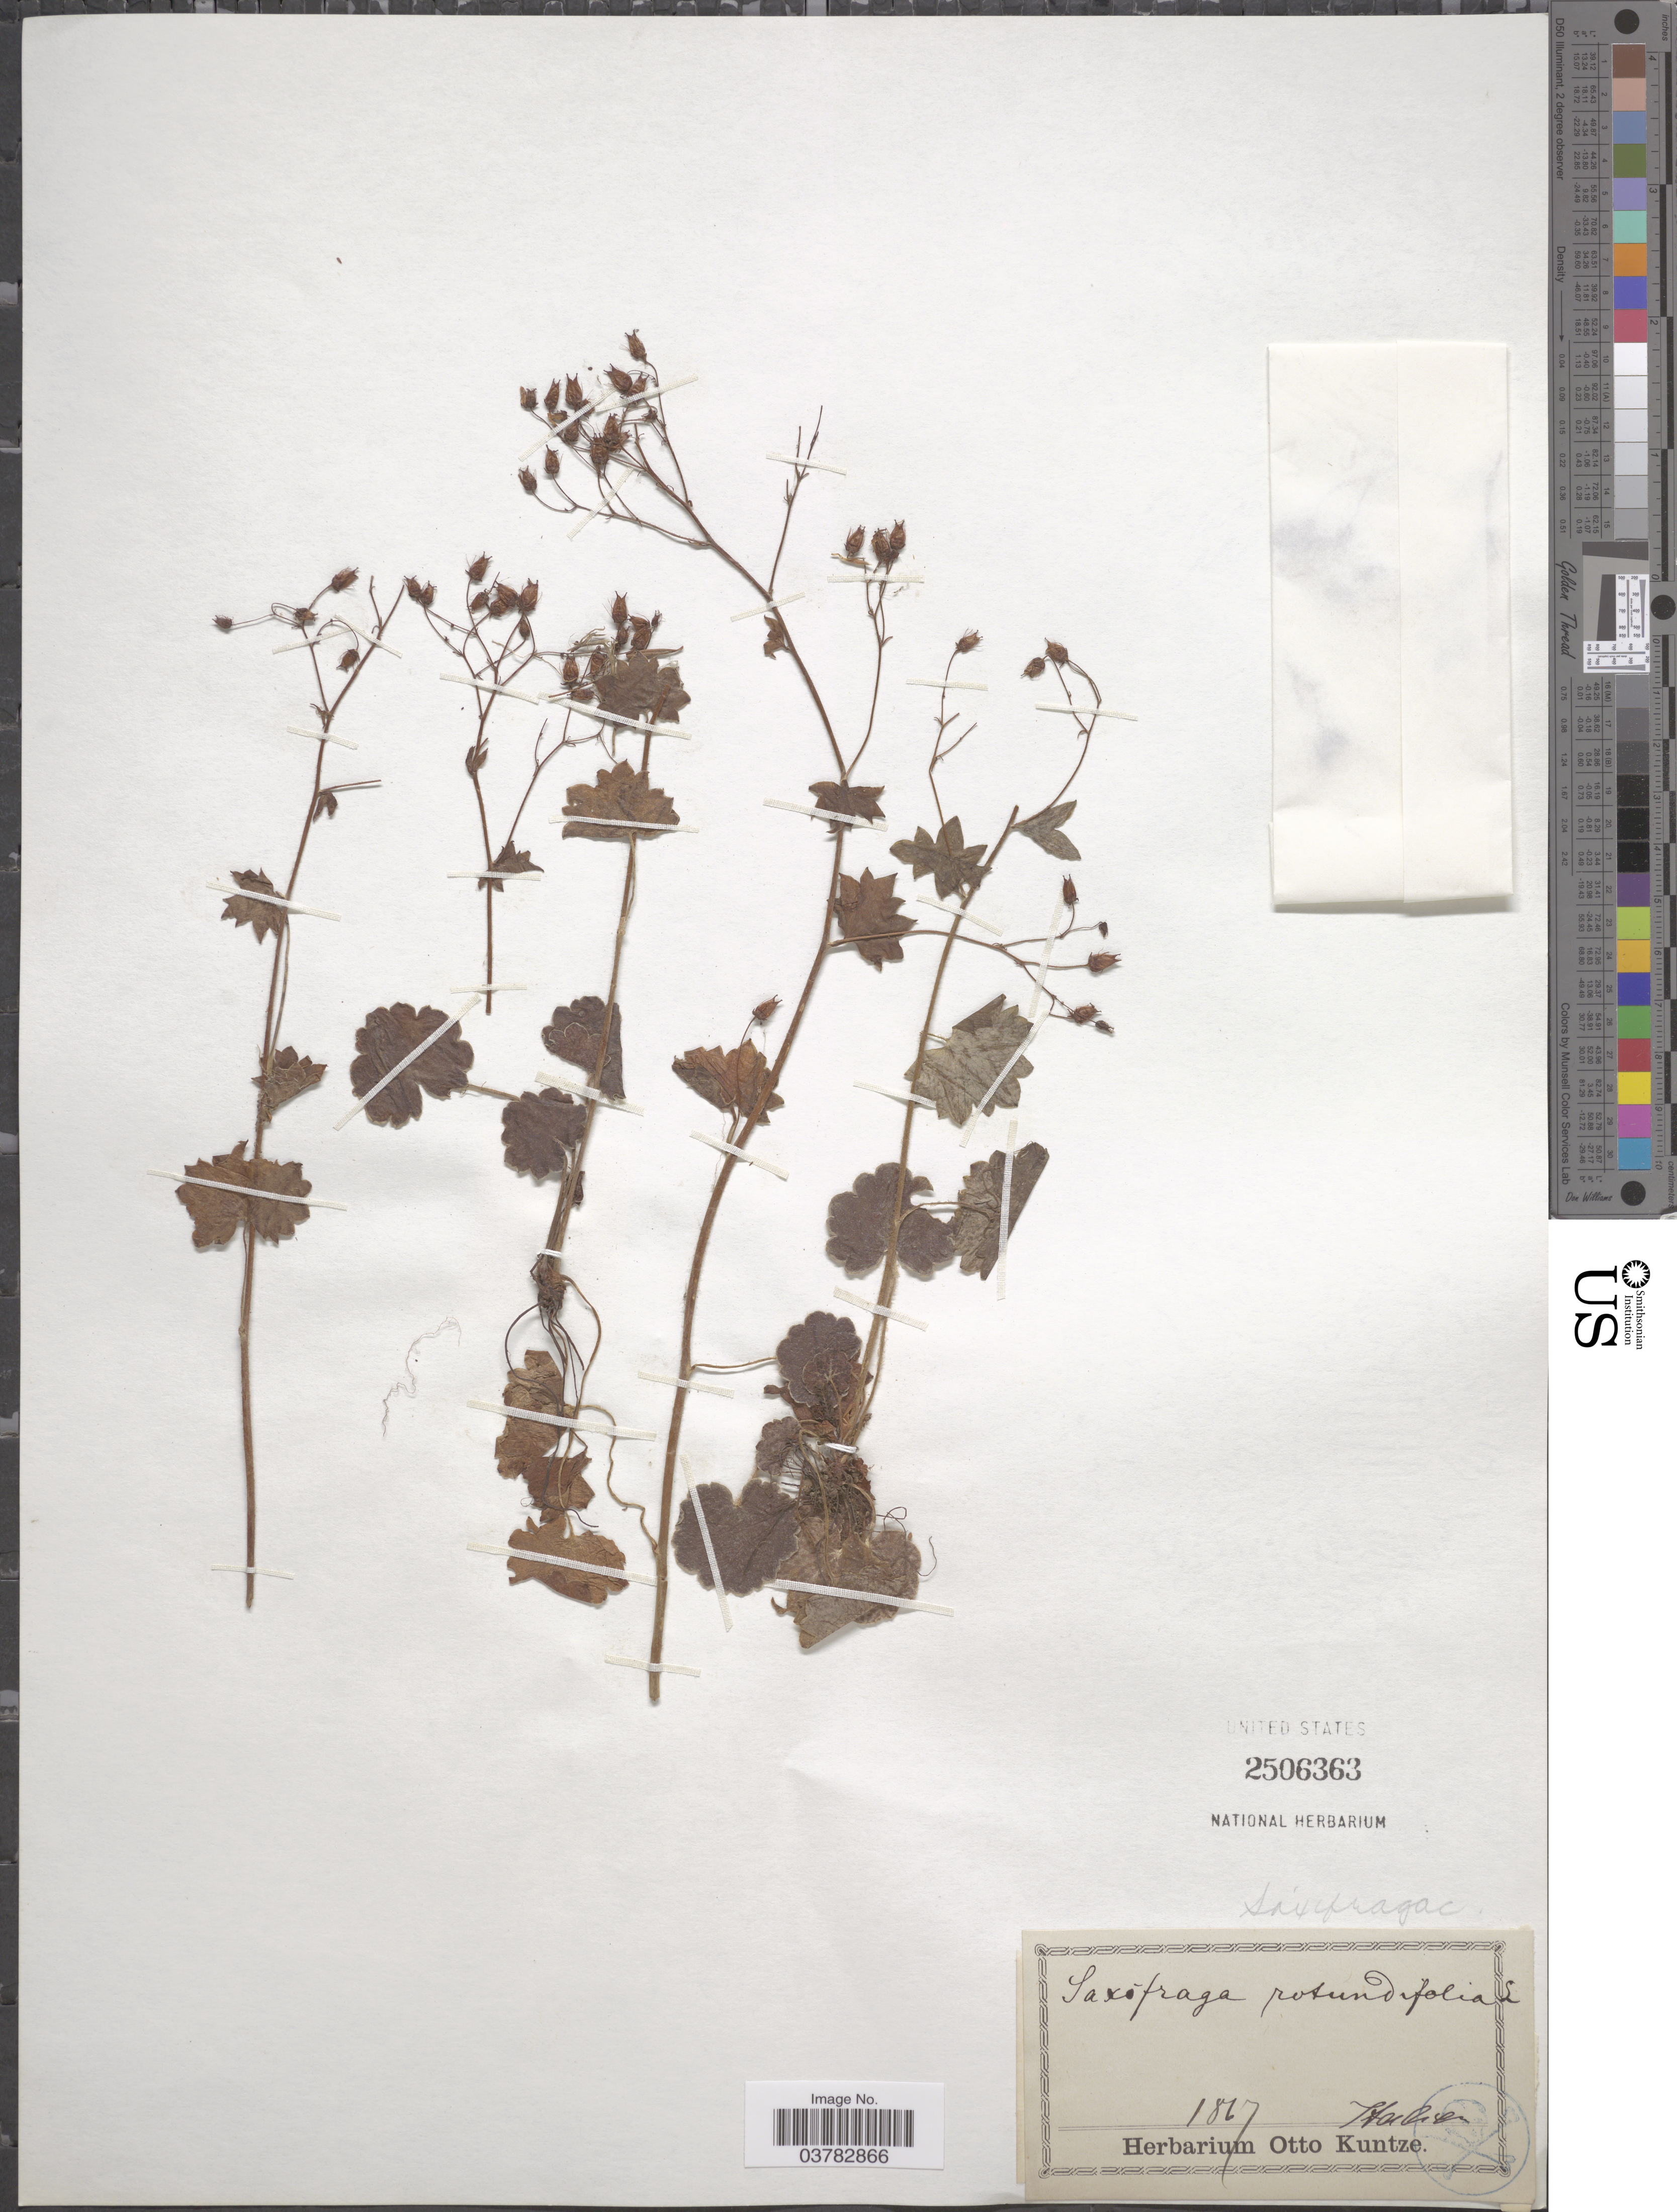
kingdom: Plantae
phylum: Tracheophyta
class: Magnoliopsida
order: Saxifragales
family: Saxifragaceae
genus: Saxifraga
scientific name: Saxifraga rotundifolia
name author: L.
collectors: ex herb. Otto Kuntze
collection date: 1867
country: Italy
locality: Italien.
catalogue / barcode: US 2506363